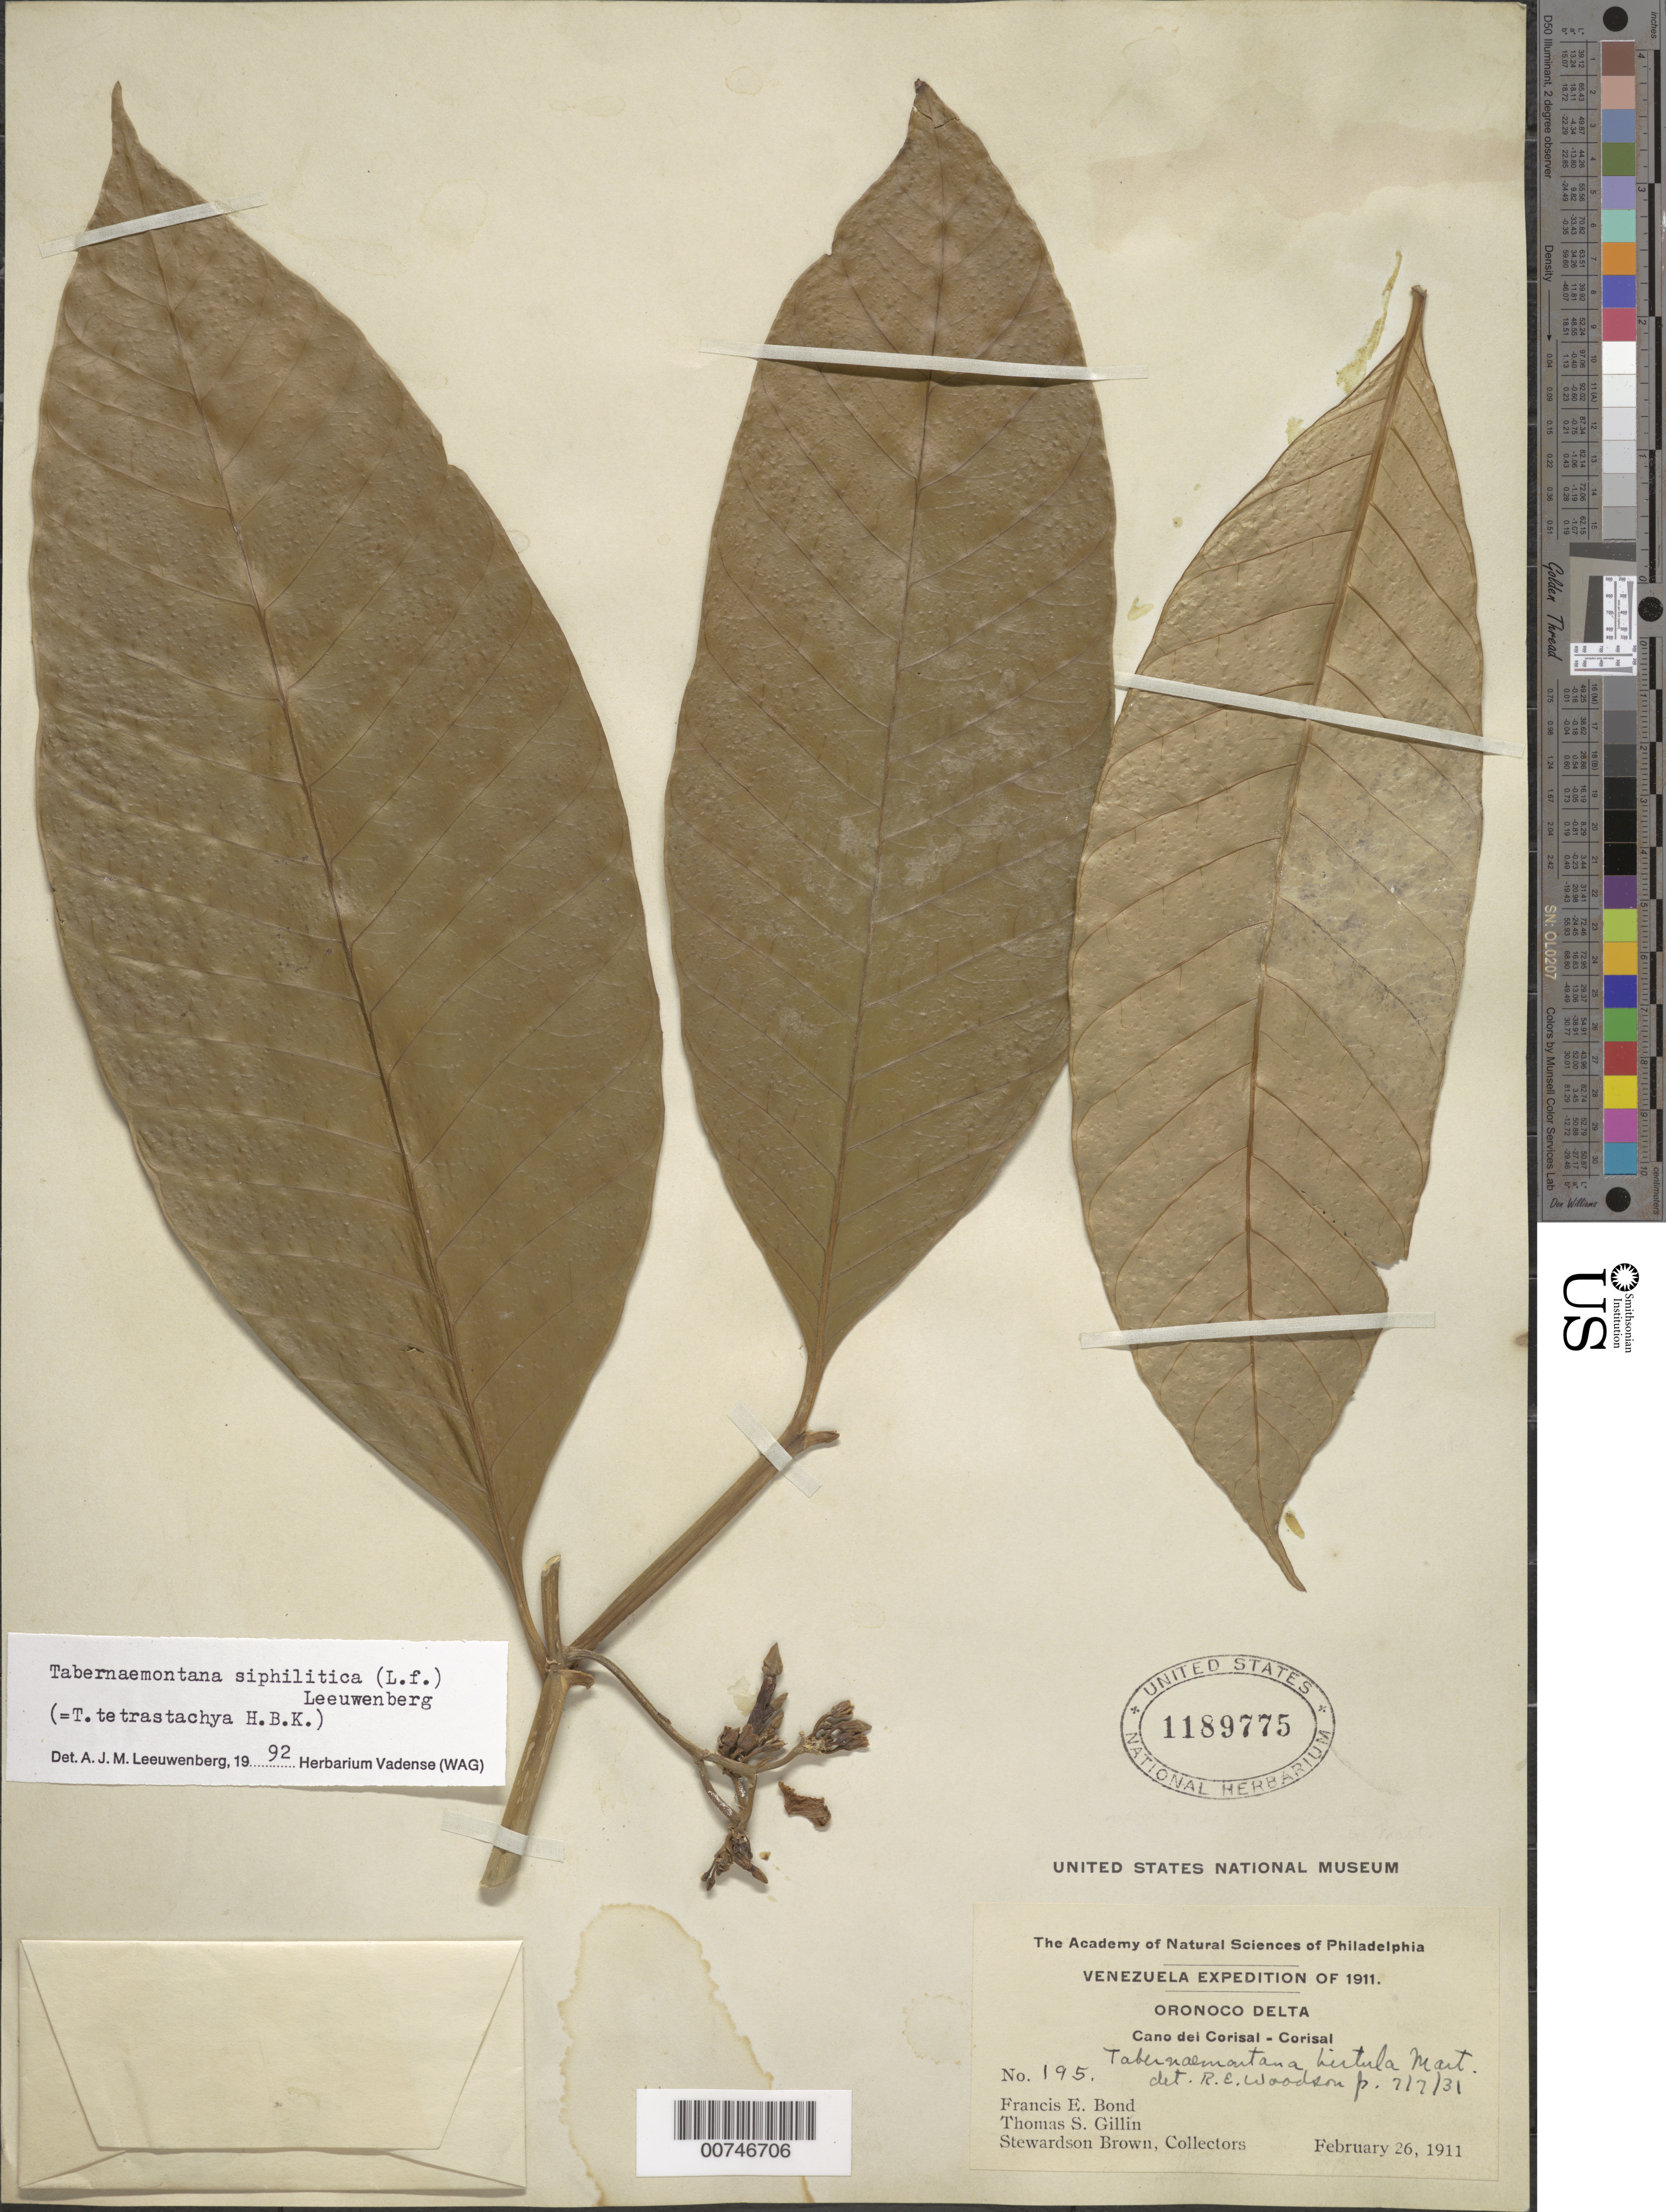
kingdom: Plantae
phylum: Tracheophyta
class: Magnoliopsida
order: Gentianales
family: Apocynaceae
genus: Tabernaemontana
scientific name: Tabernaemontana siphilitica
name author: (L. f.) Leeuwenb.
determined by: Leeuwenberg, A. J. M.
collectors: F. Bond, T. Gillin & S. Brown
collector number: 195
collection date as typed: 16-19 February 1911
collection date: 1911-02-16/1911-02-19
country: Venezuela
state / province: Monagas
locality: Las Piedritas and savannah between Boca de Uracoa and San Antonio de Tabasca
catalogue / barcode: US 1189775